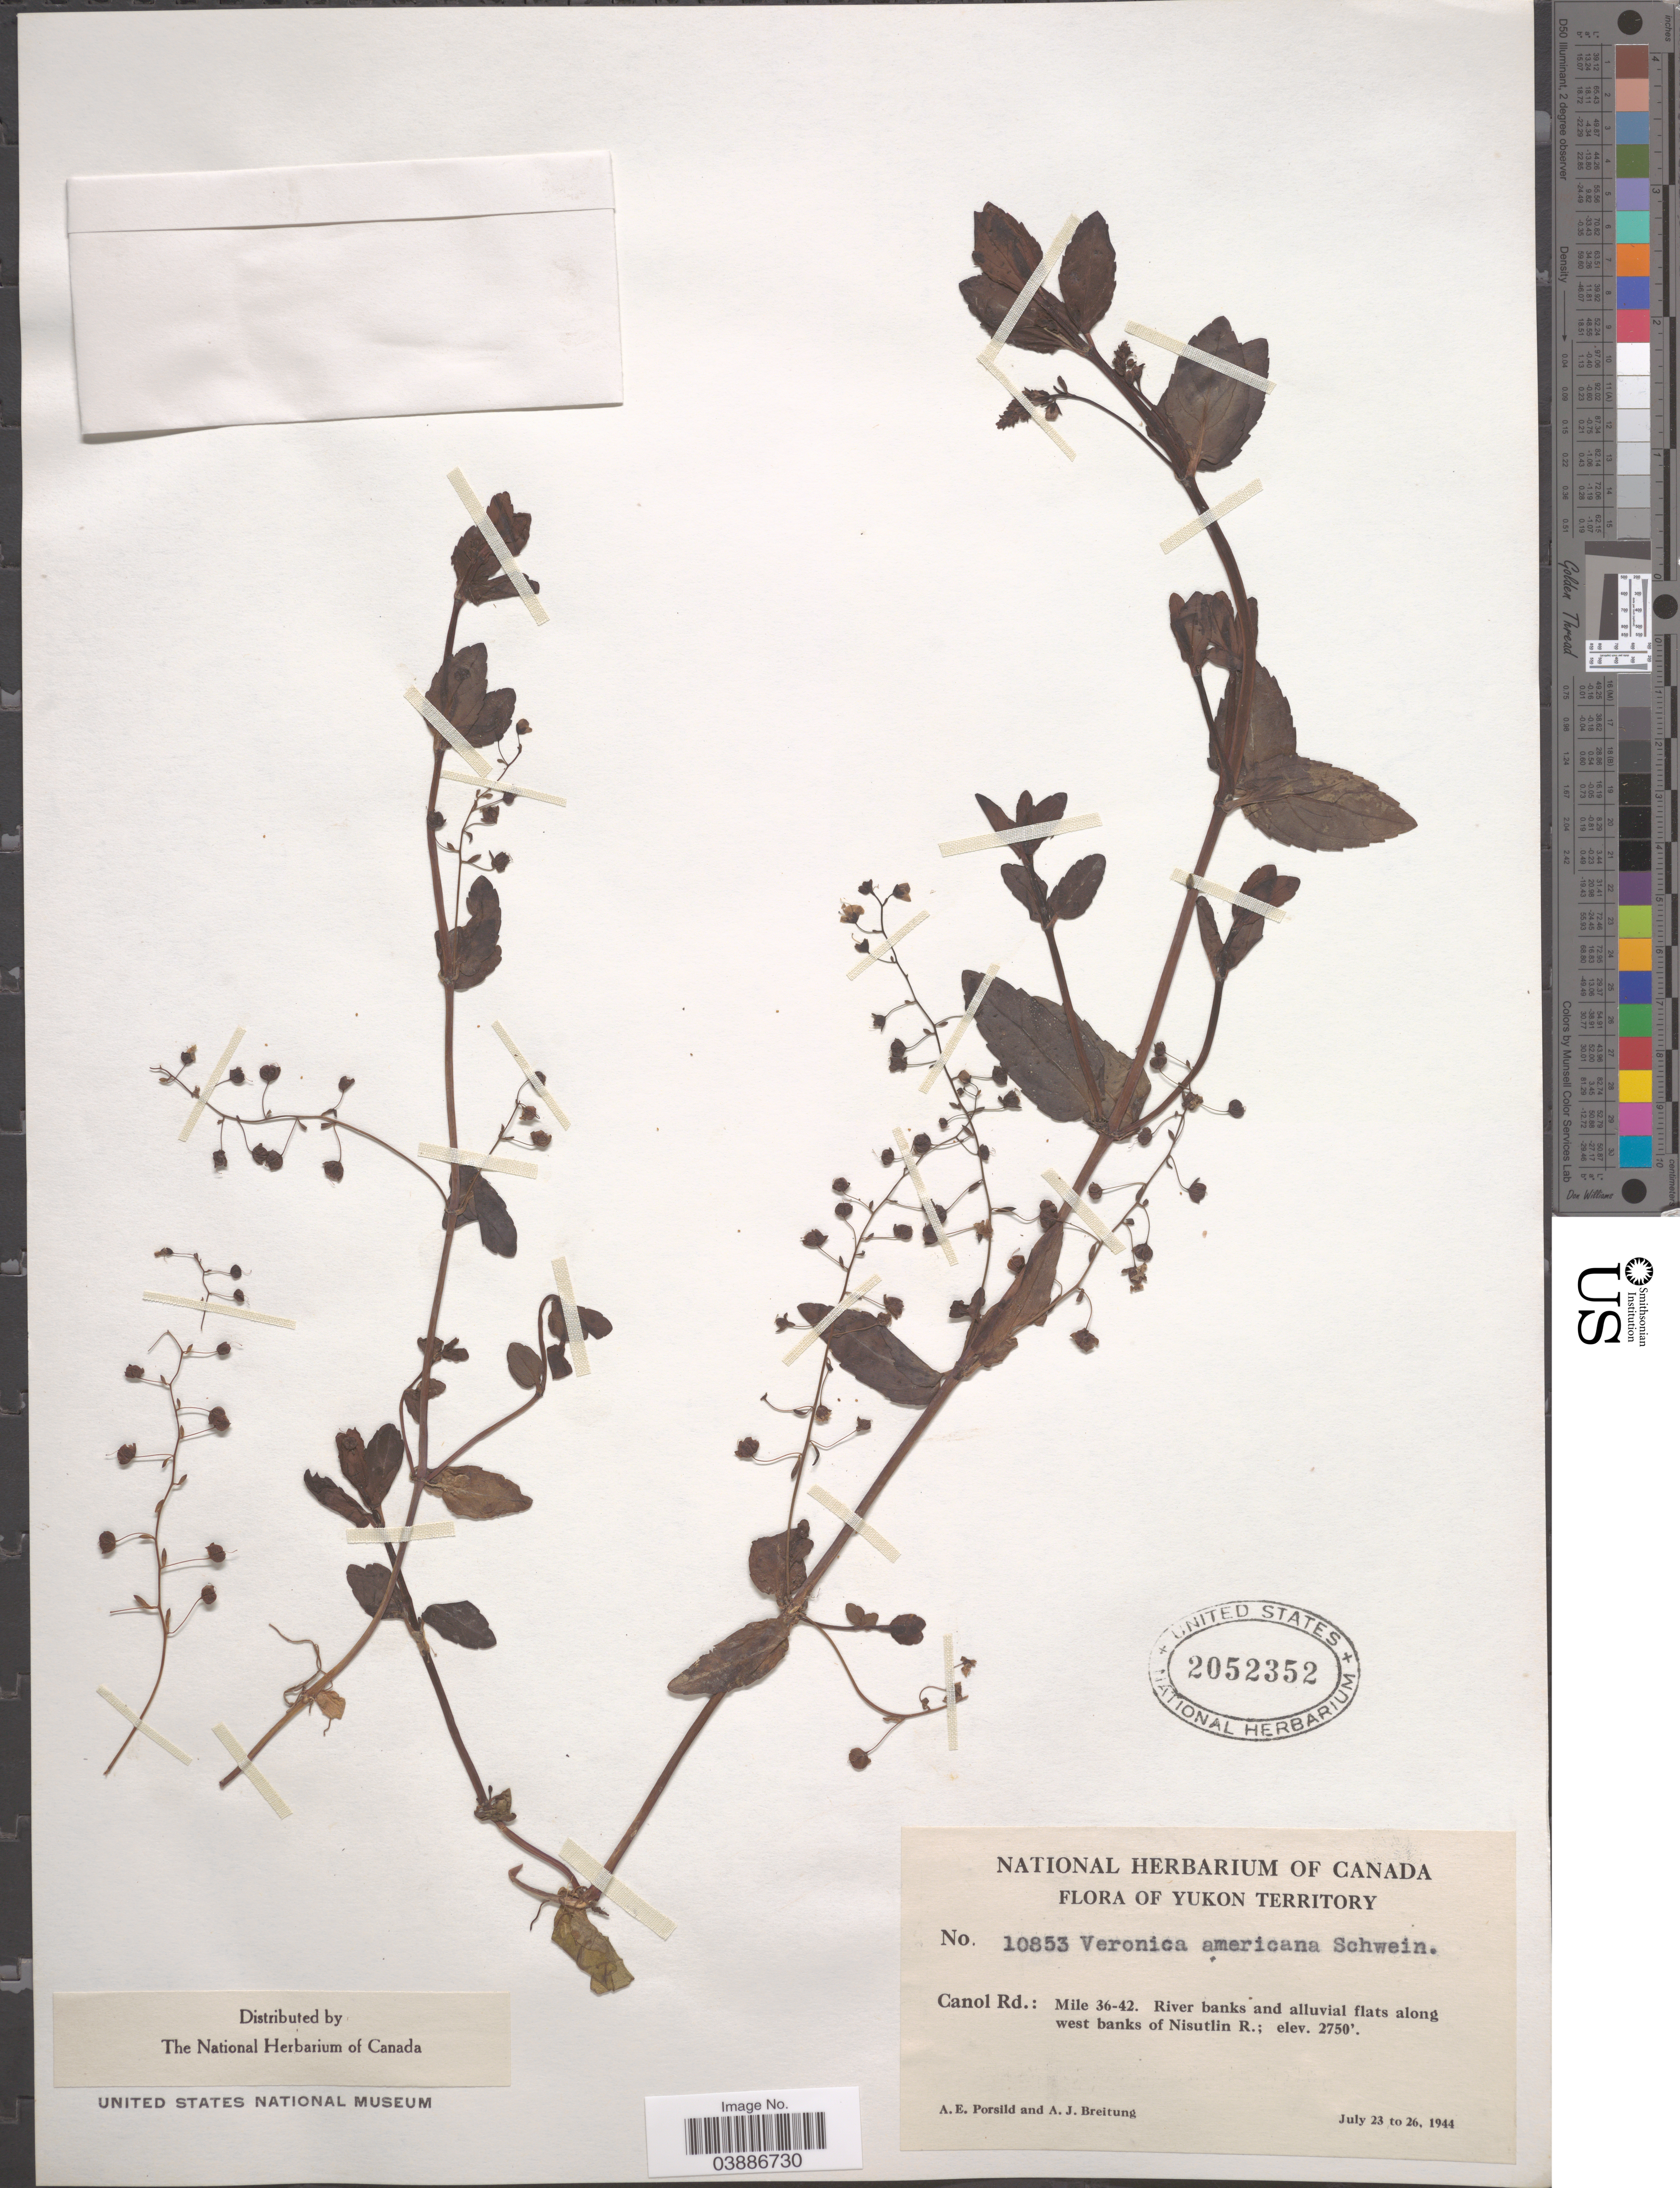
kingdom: Plantae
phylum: Tracheophyta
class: Magnoliopsida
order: Lamiales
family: Plantaginaceae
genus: Veronica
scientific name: Veronica americana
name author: Schwein. ex Benth.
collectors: A. E. Porsild & A. Breitung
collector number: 10853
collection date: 1944-07-23/1944-07-26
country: Canada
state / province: Yukon Territory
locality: Canol Rd.: Mile 36-42. River banks and alluvial flats along west banks of Nisutlin R.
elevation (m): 838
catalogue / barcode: US 2052352